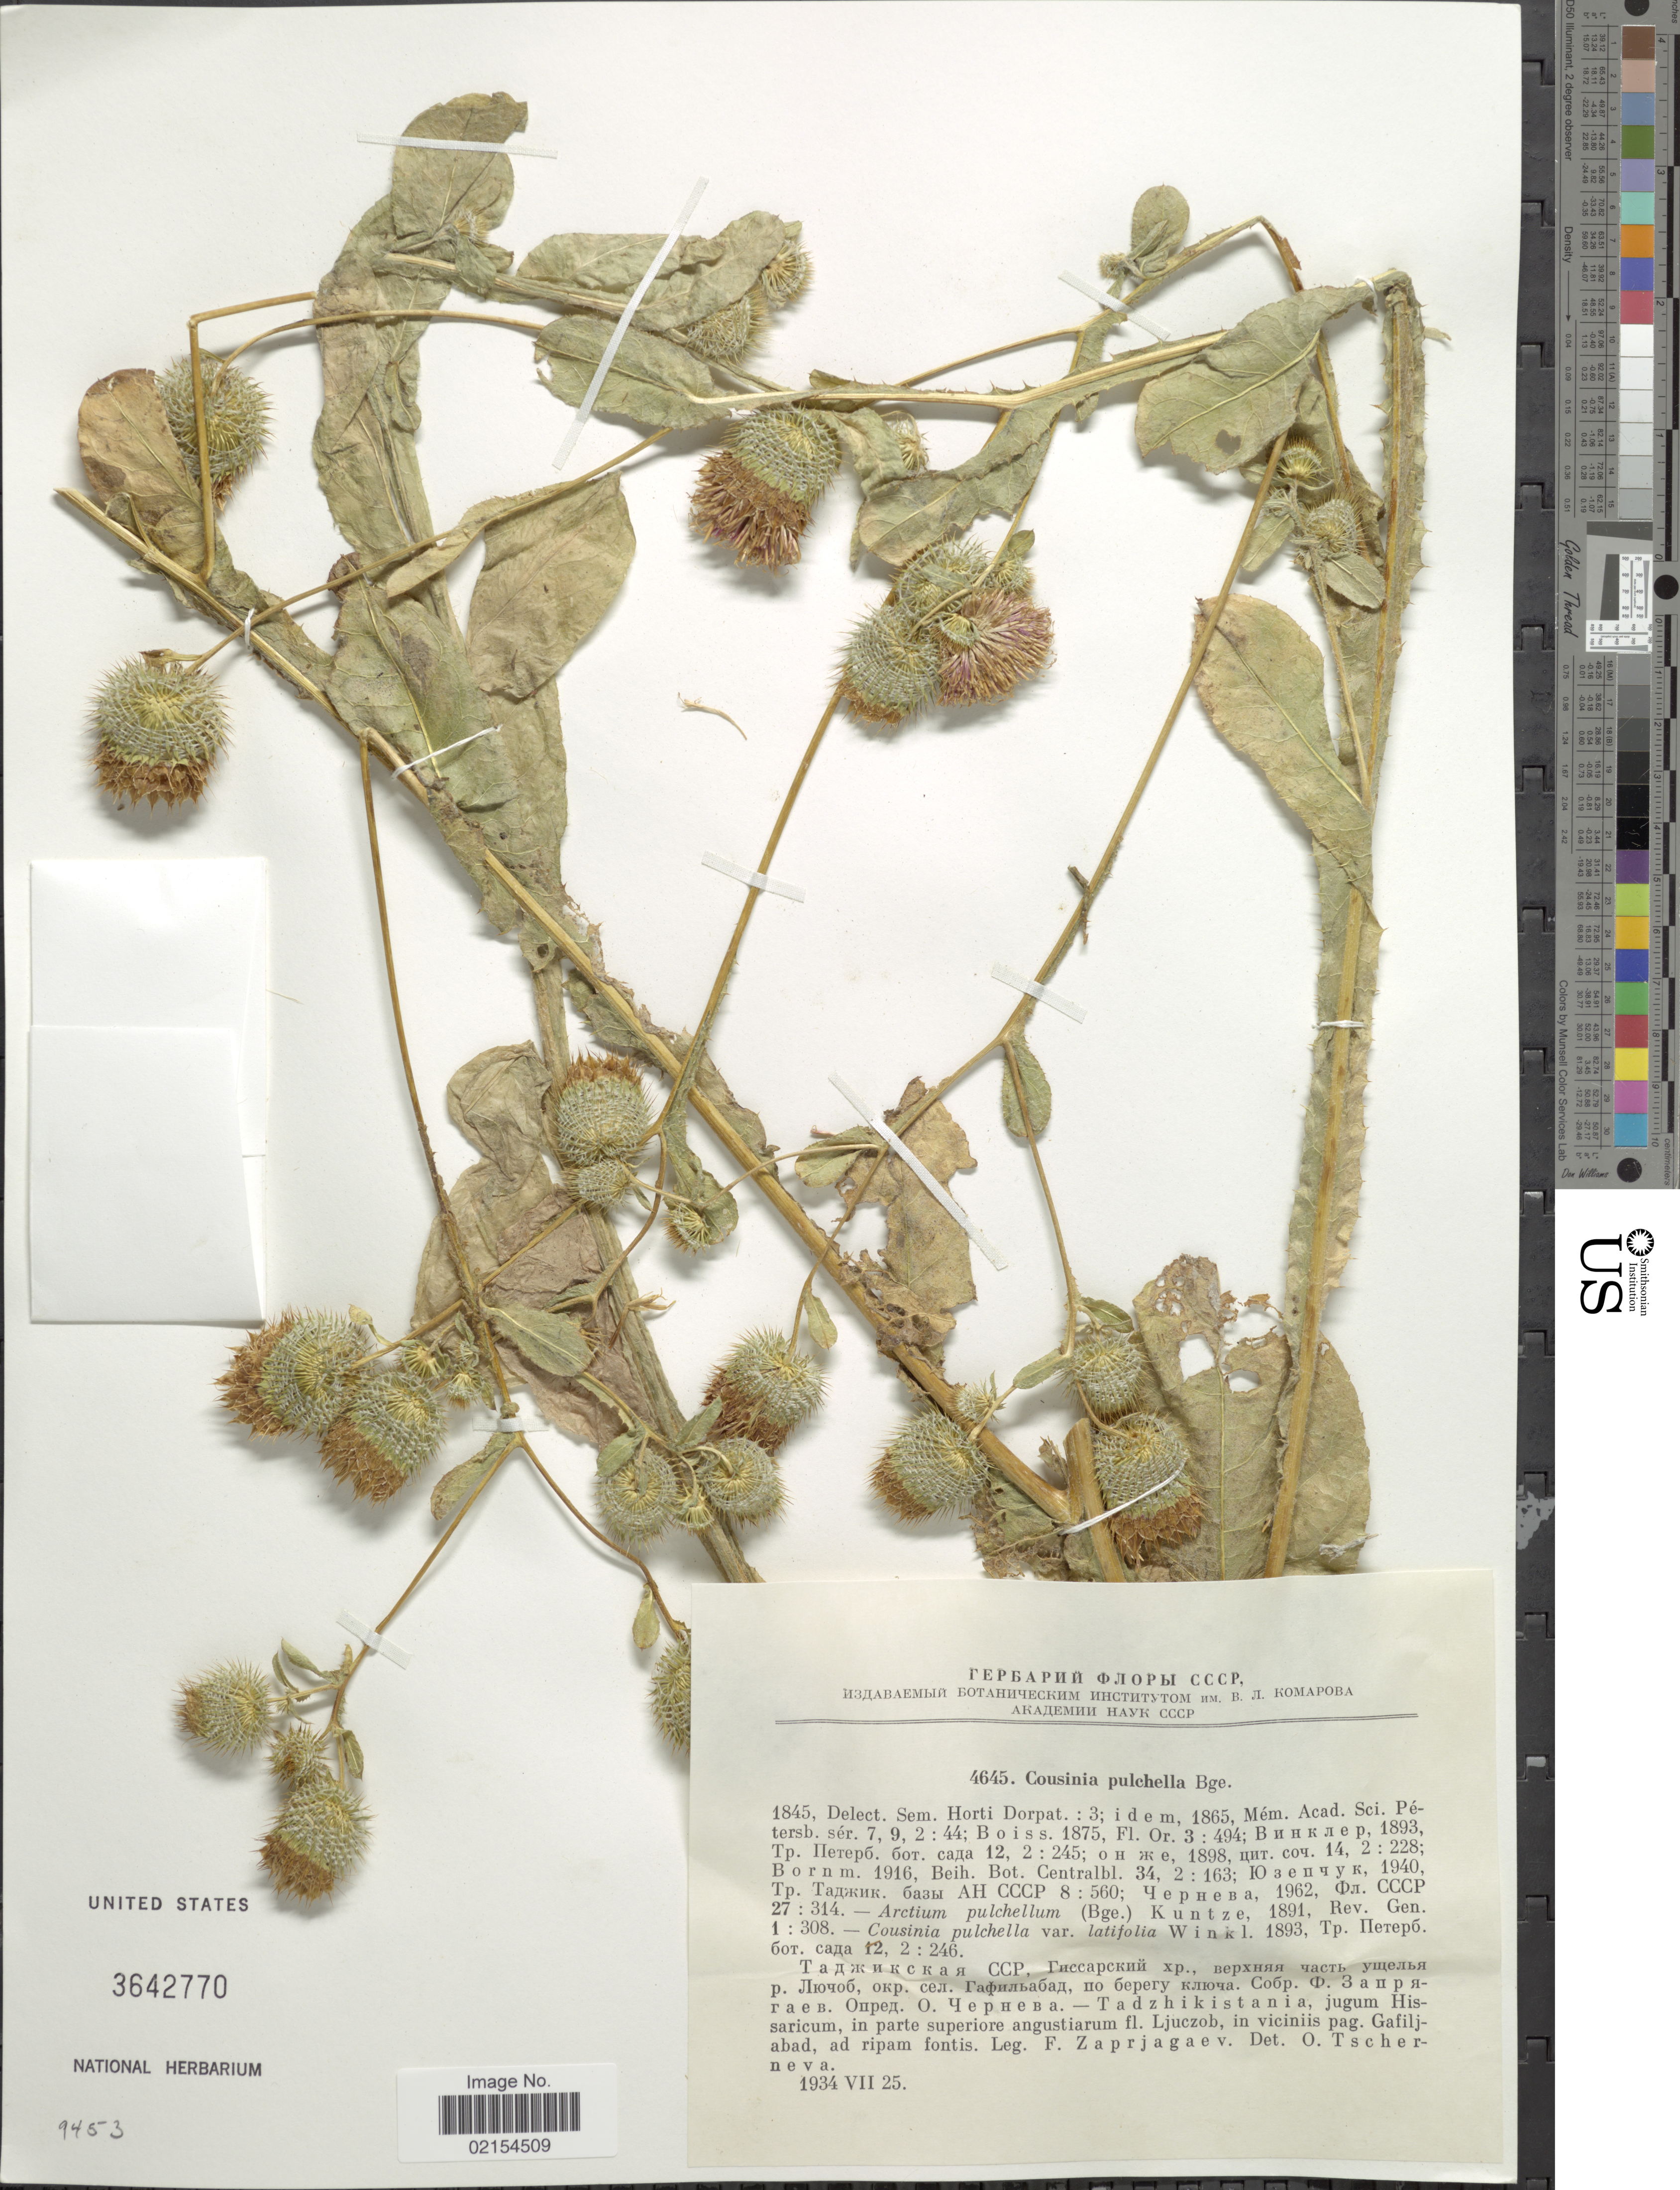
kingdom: Plantae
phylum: Tracheophyta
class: Magnoliopsida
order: Asterales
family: Asteraceae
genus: Cousinia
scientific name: Cousinia pulchella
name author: Bunge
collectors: F. Zaprjagaev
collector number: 4645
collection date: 1934-07-25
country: Tajikistan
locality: Tadzhikistania, jugum Hissaricum, in parte superiore angustiarum fl. Ljuczob, in viciniis pag. Gafiljabad, ad ripam fontis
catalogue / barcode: US 3642770